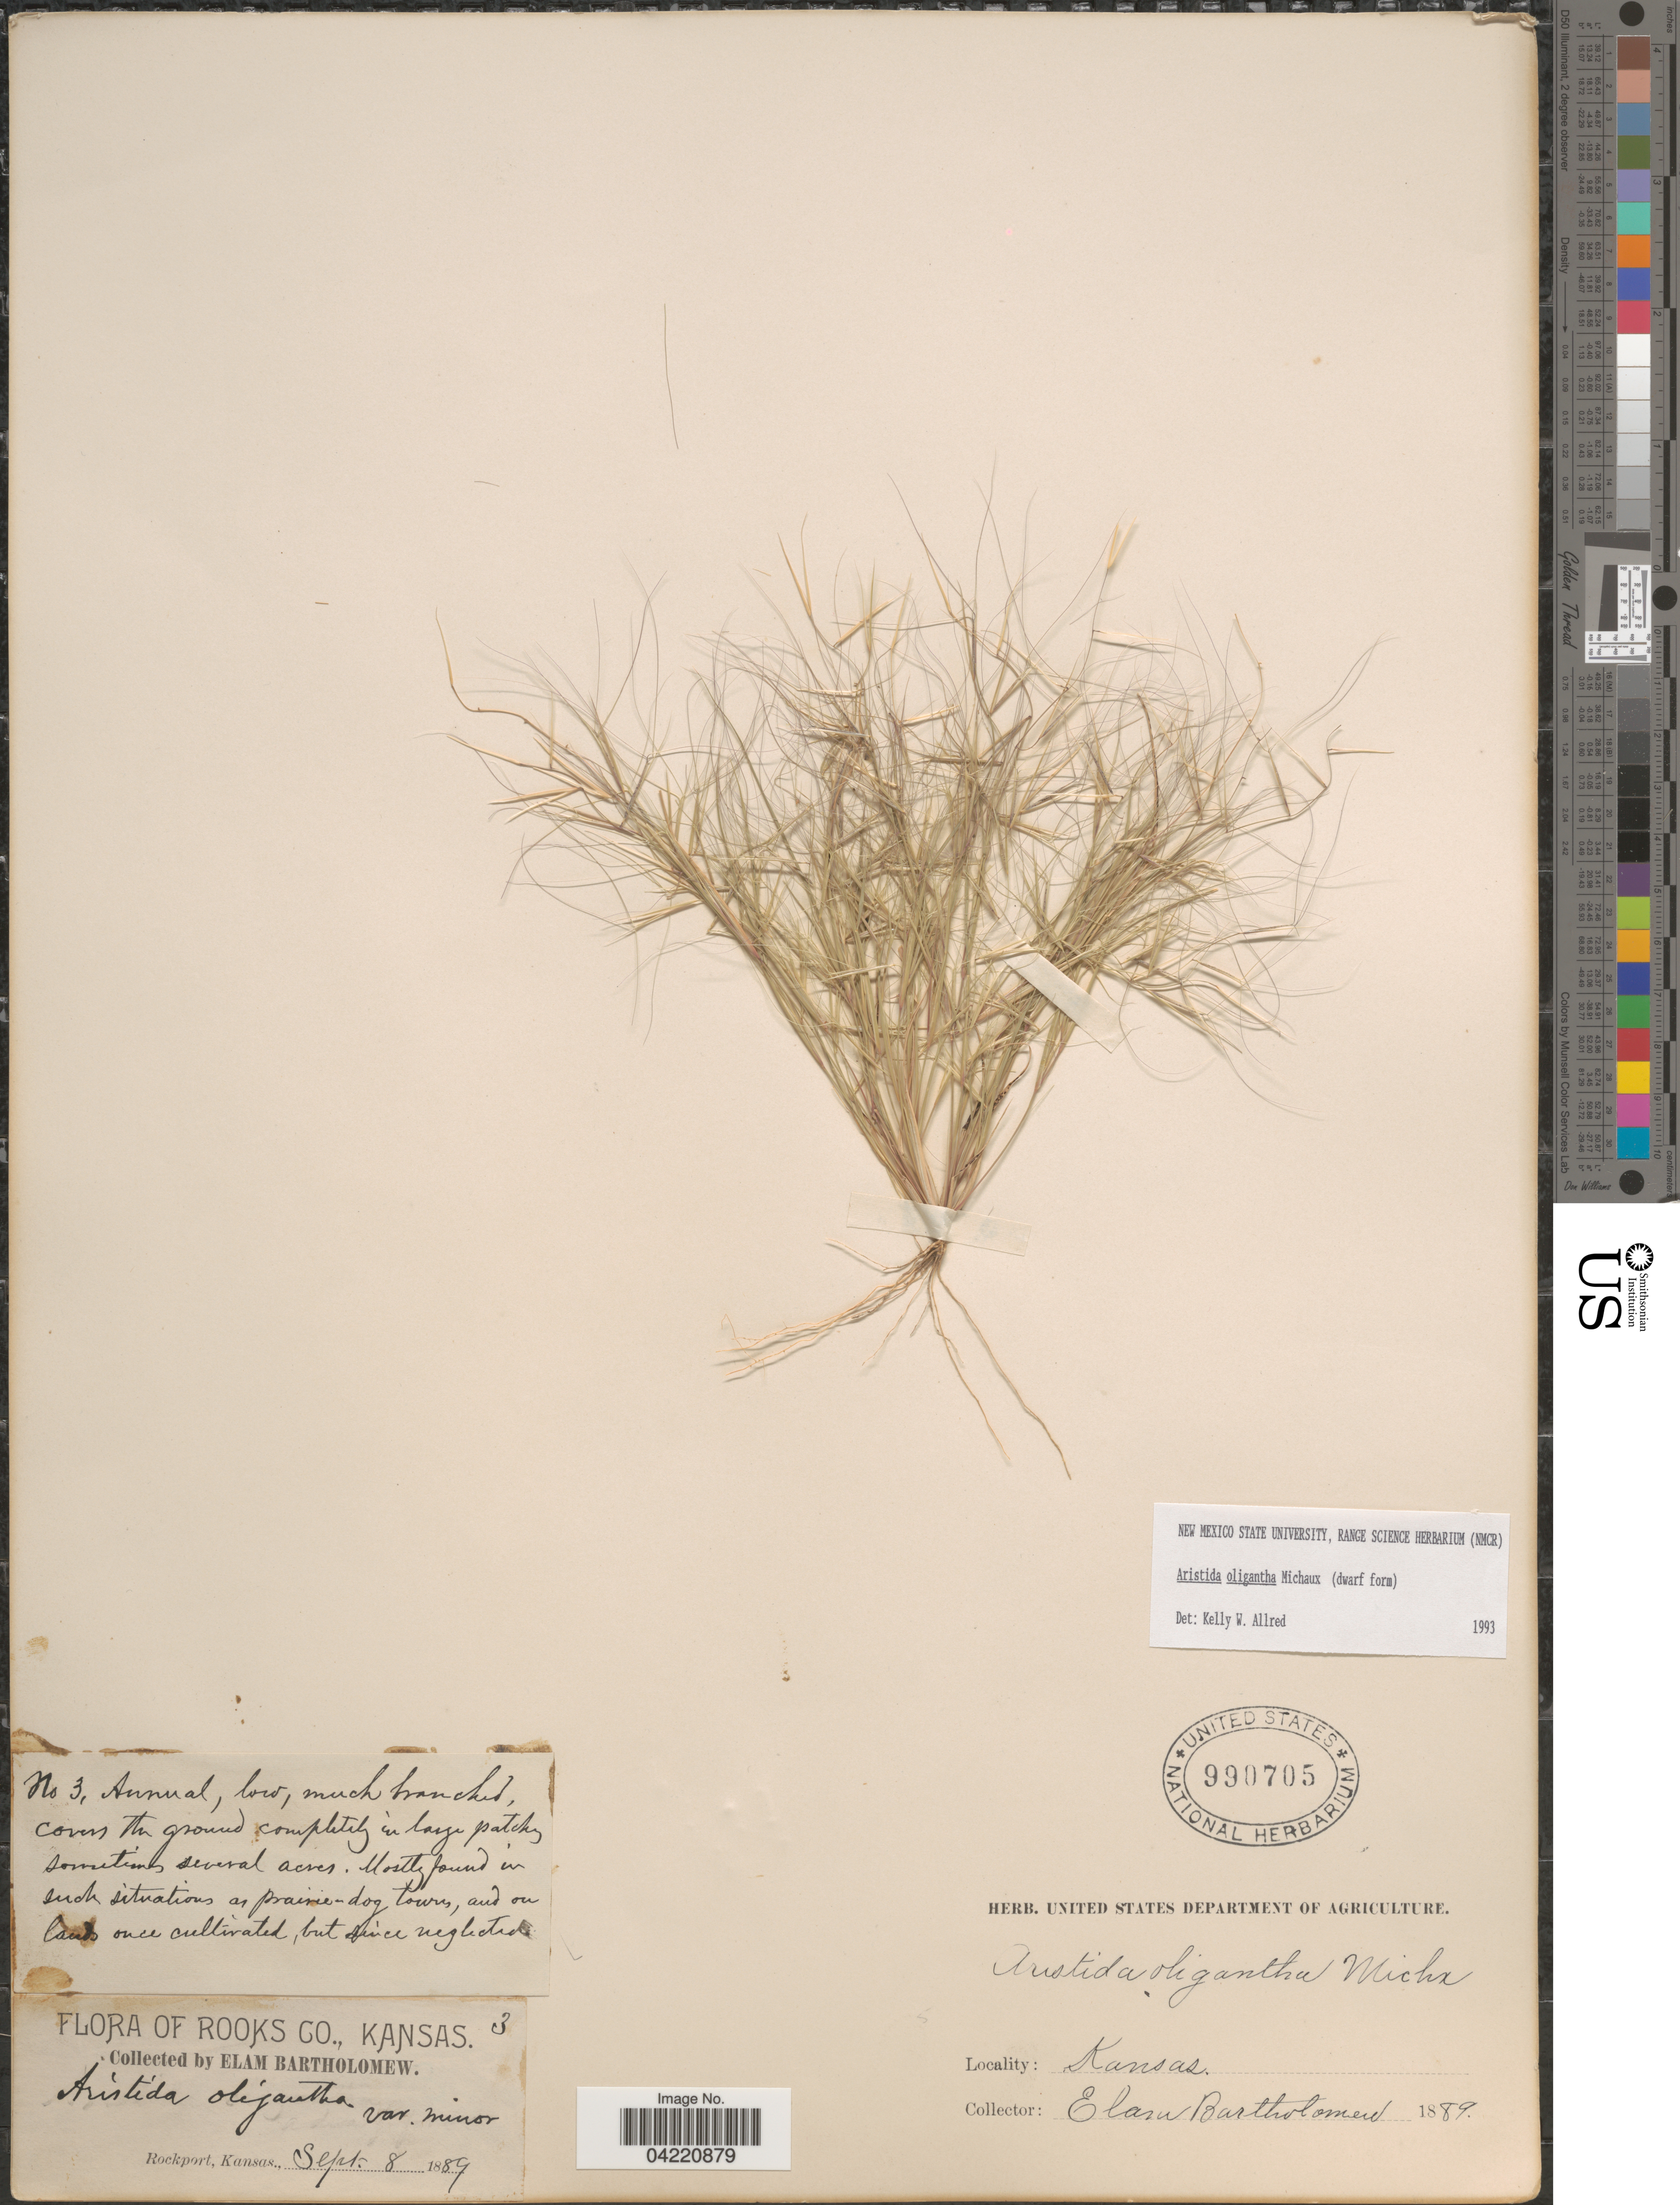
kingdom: Plantae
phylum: Tracheophyta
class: Liliopsida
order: Poales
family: Poaceae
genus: Aristida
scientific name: Aristida oligantha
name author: Michx.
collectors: E. Bartholomew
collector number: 3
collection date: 1889-09-08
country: United States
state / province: Kansas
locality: Rockport. Rooks Co.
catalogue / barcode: US 990705